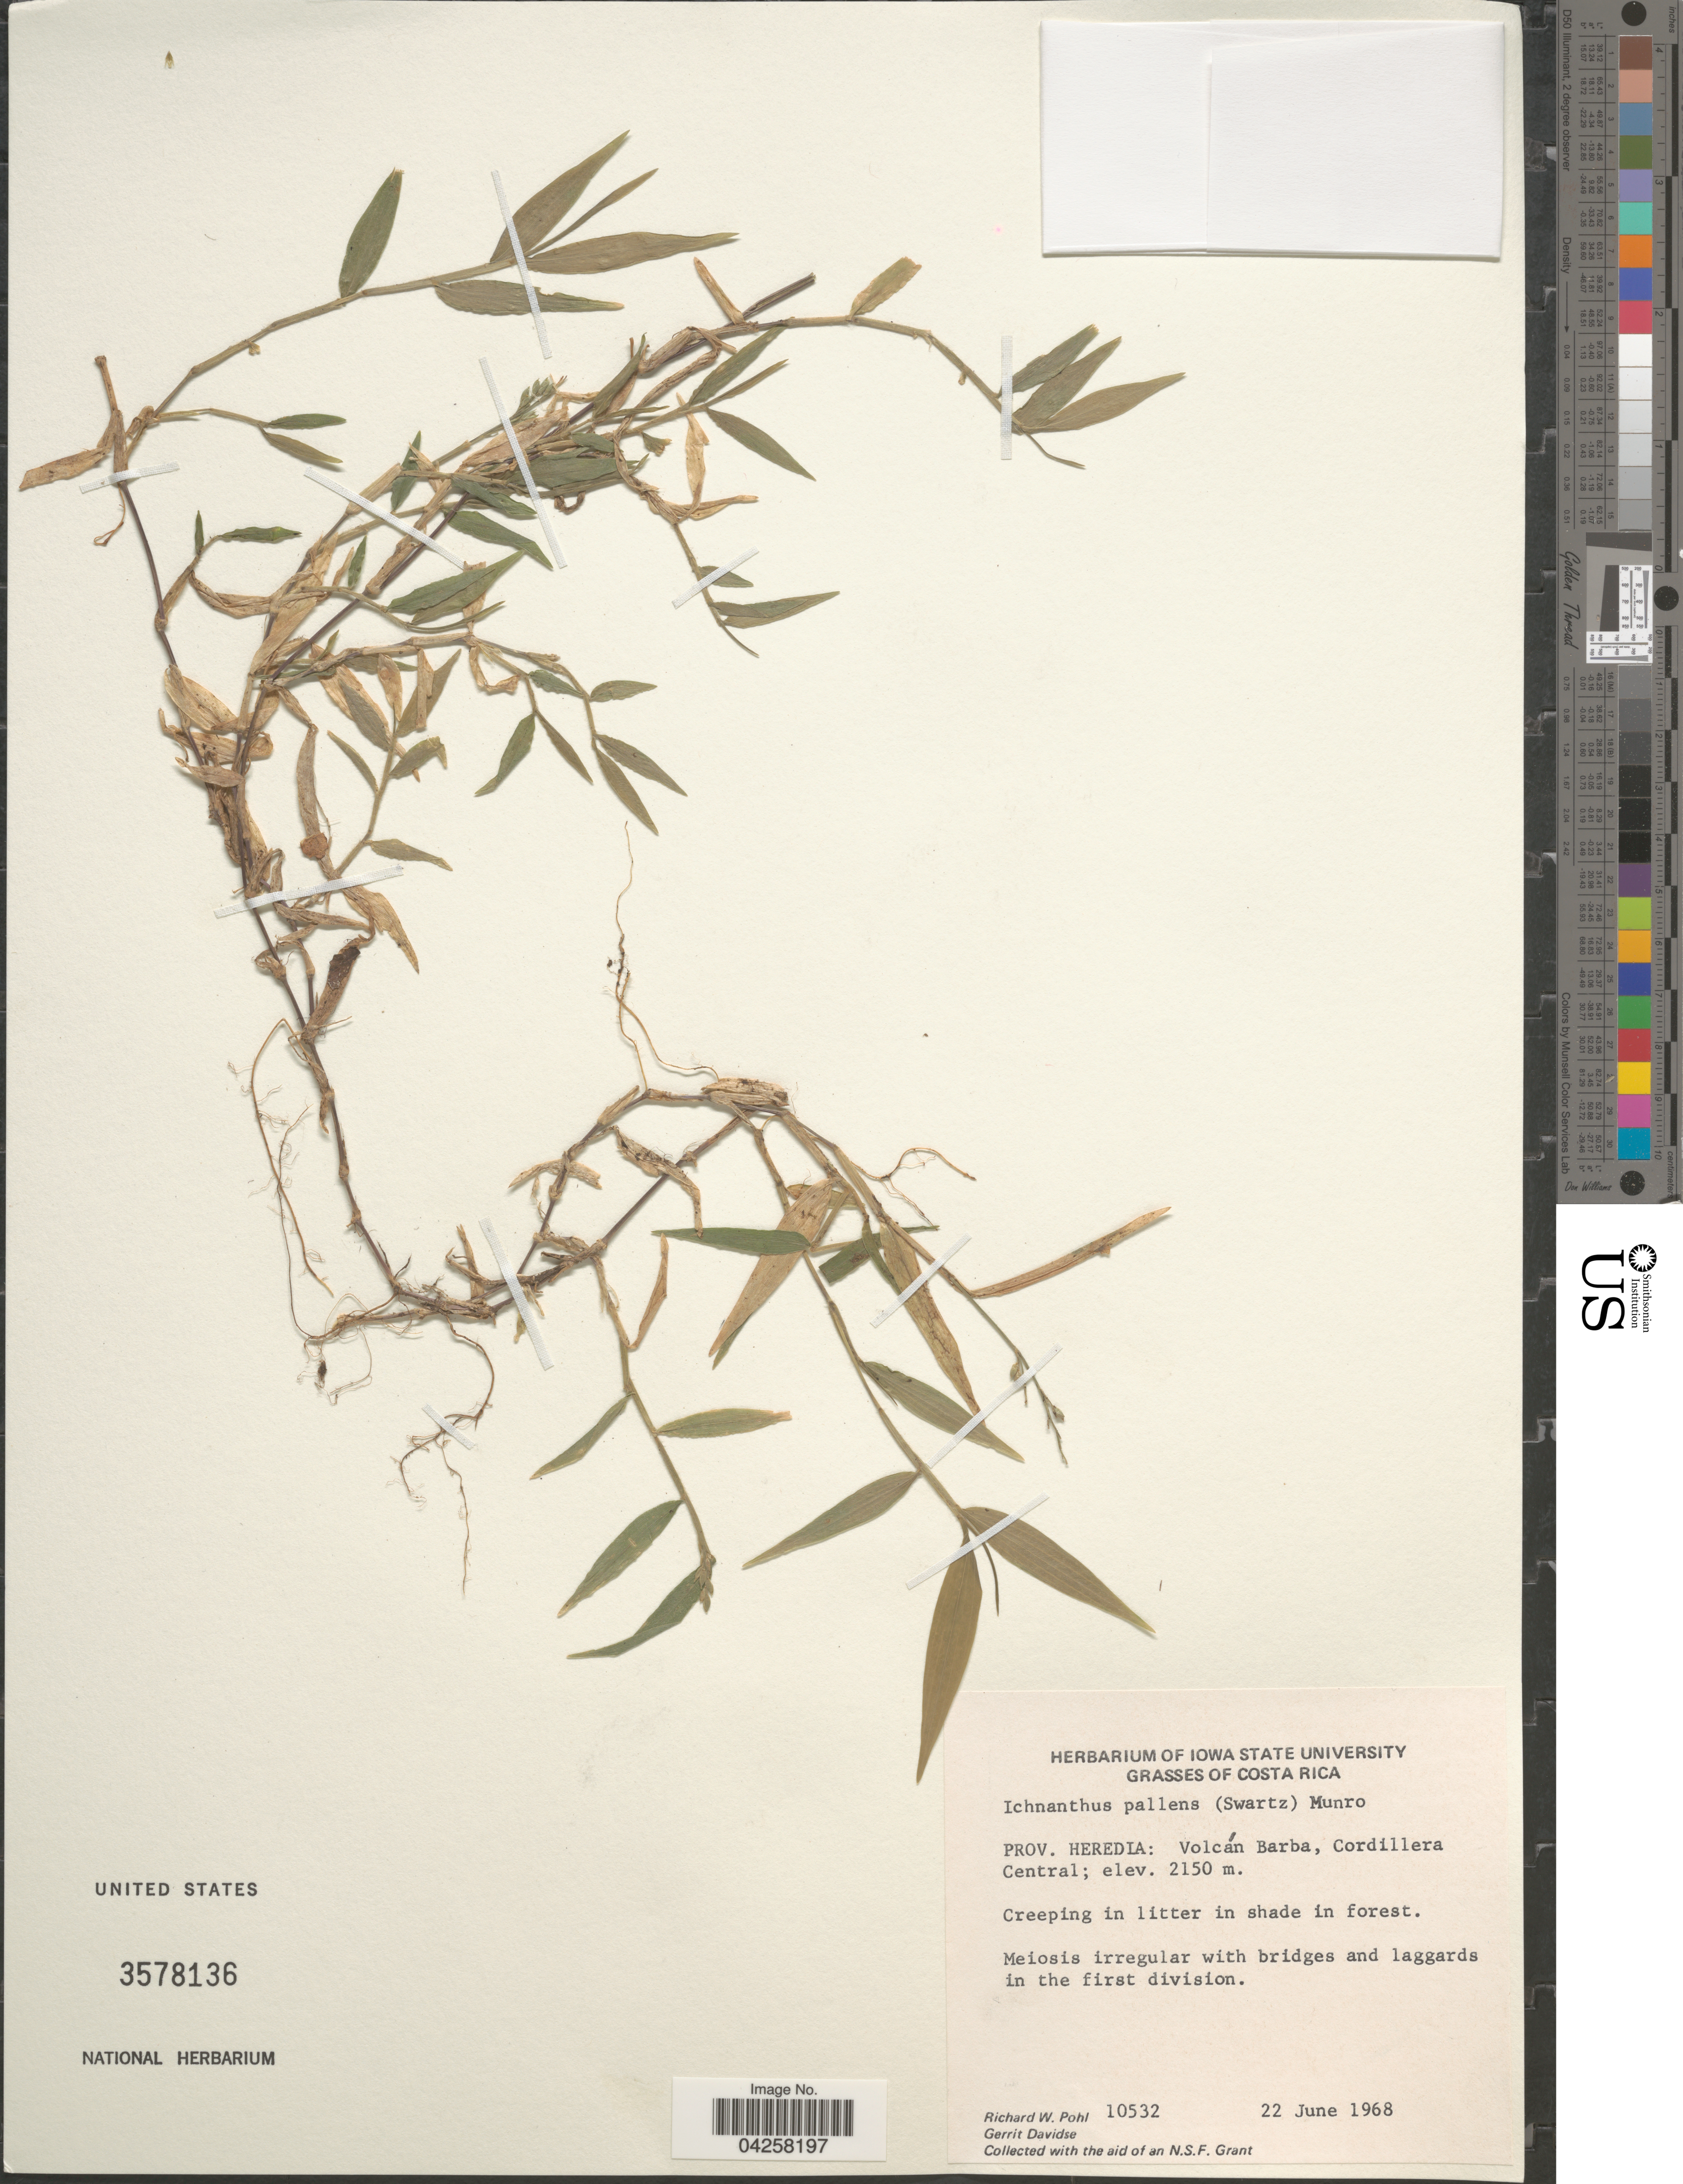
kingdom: Plantae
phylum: Tracheophyta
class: Liliopsida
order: Poales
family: Poaceae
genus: Ichnanthus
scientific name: Ichnanthus pallens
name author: (Sw.) Munro ex Benth.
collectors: R. W. Pohl & G. Davidse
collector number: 10532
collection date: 1968-06-22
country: Costa Rica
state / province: Heredia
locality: Volcán Barba, Cordillera Central.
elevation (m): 2150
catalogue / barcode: US 3578136